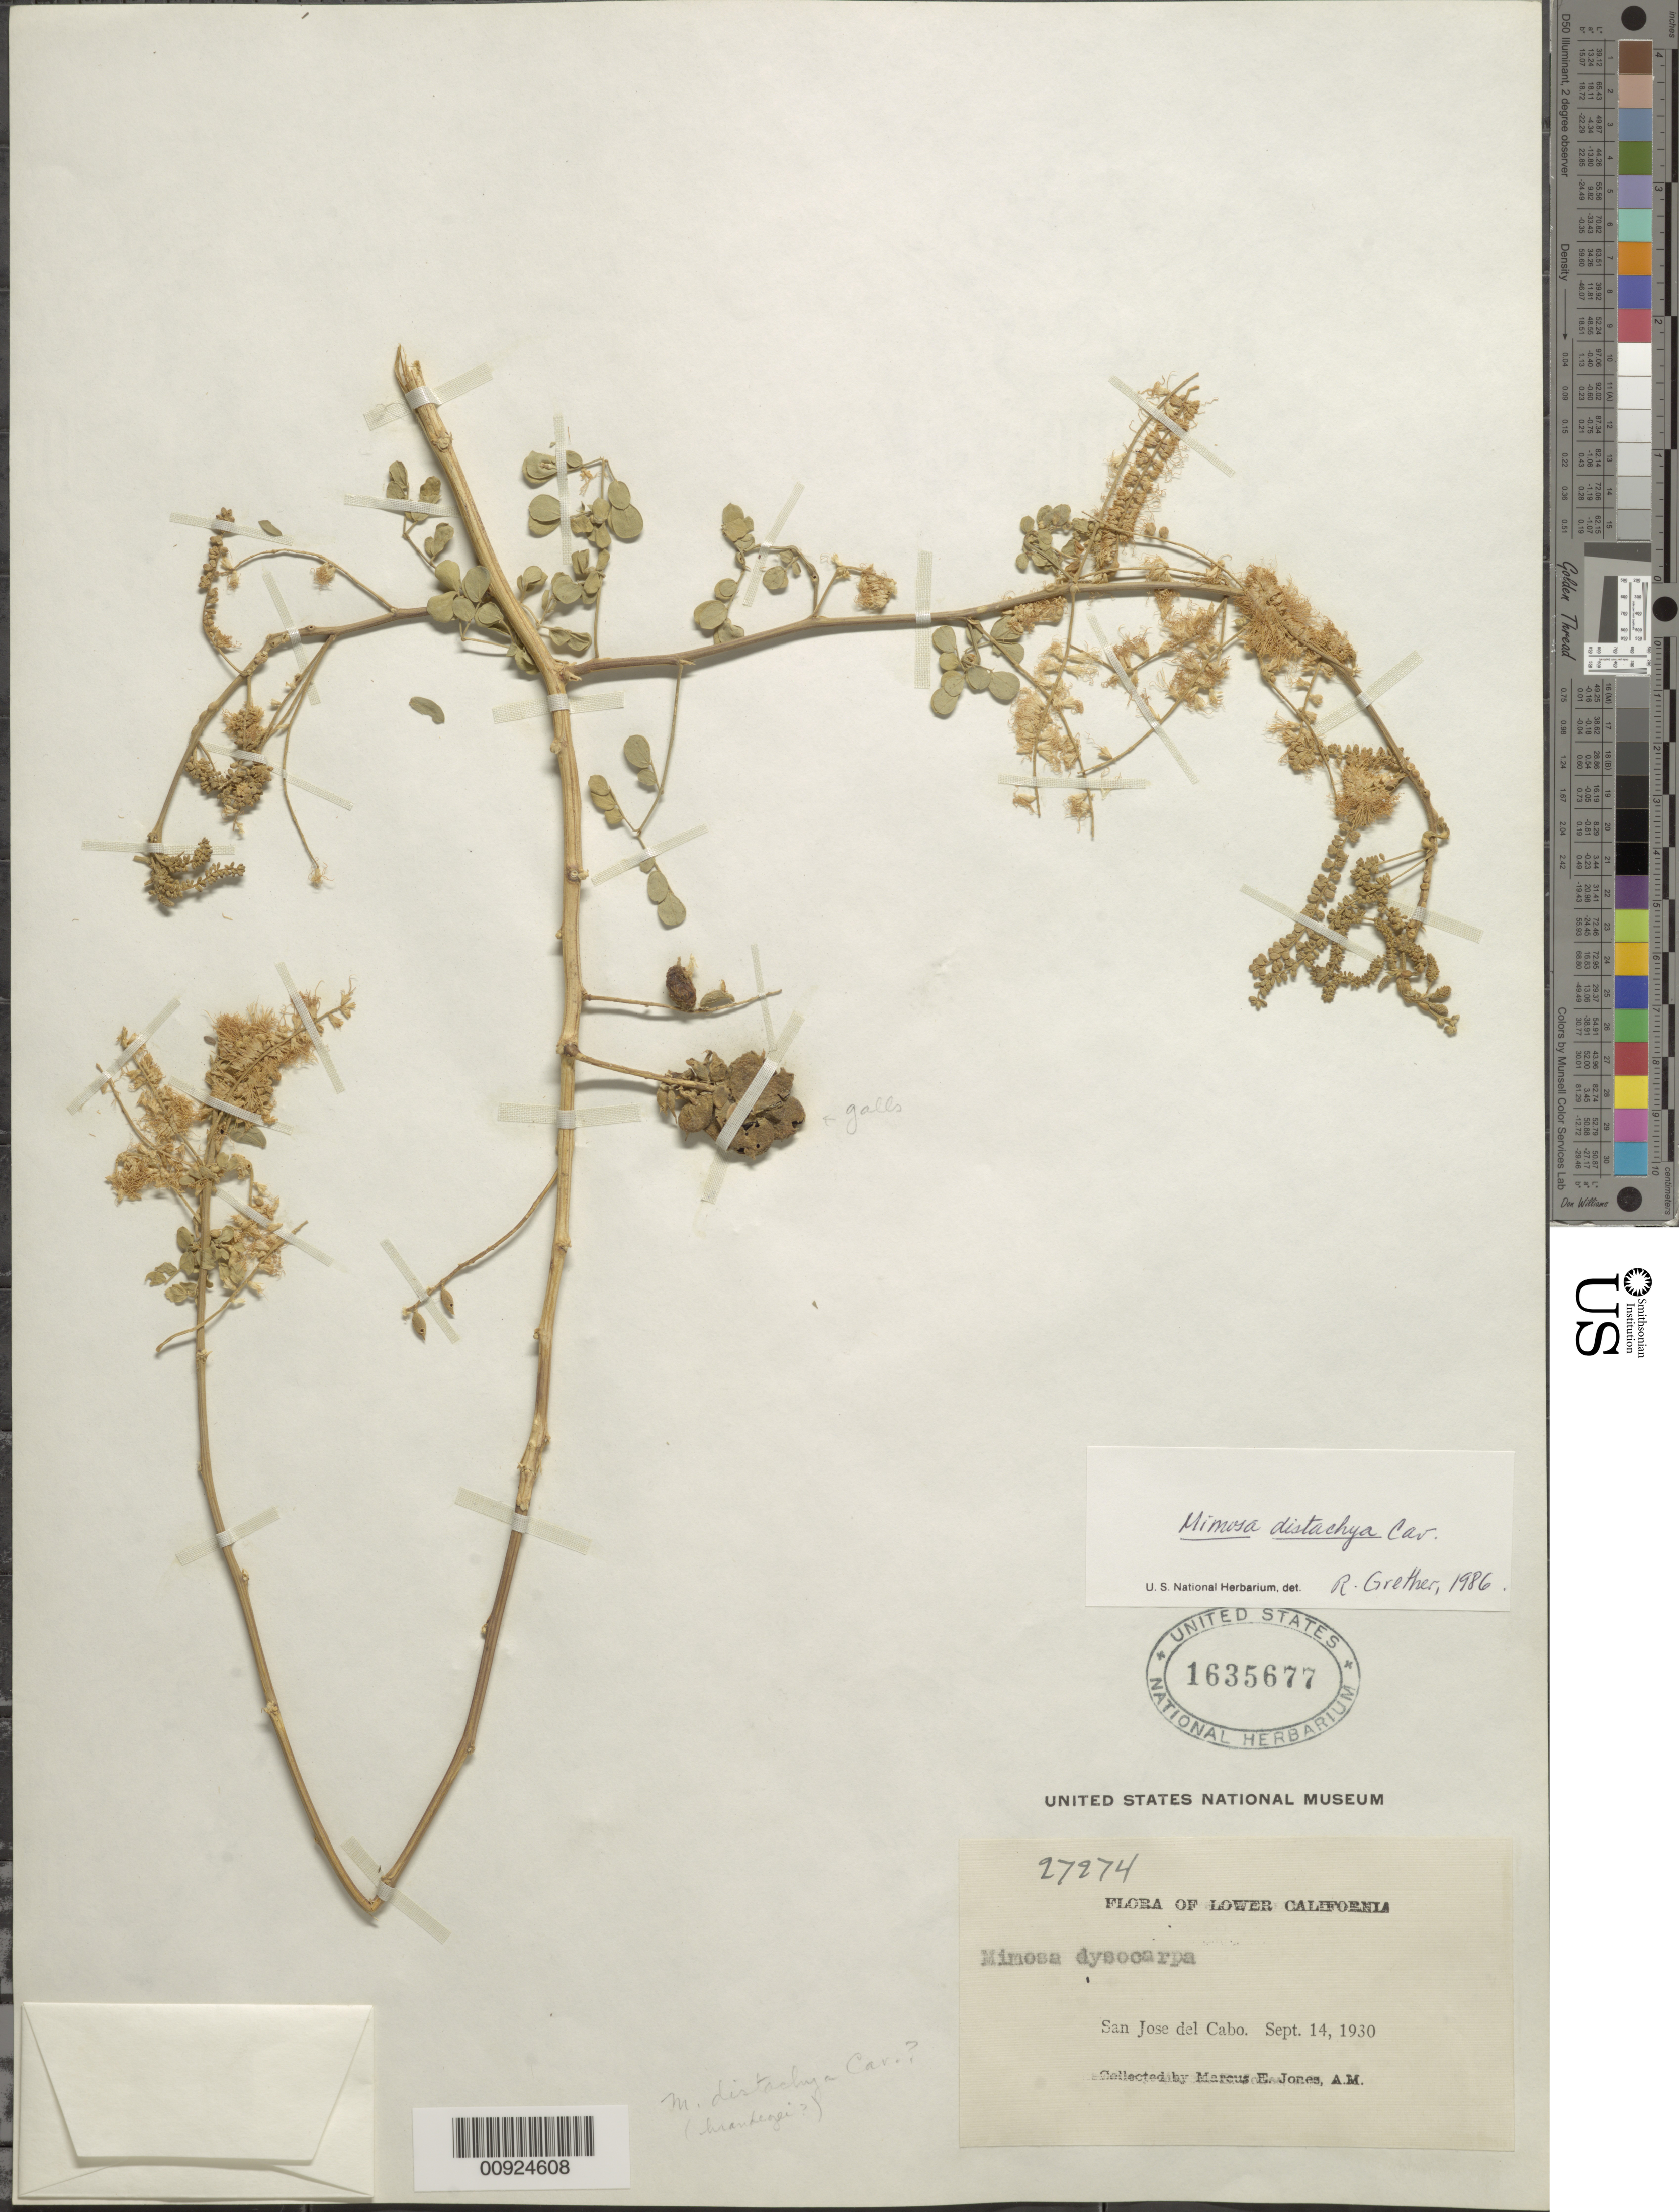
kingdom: Plantae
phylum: Tracheophyta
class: Magnoliopsida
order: Fabales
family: Fabaceae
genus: Mimosa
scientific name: Mimosa distachya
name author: Cav.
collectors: M. E. Jones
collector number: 27274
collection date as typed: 14 Sep 1930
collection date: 1930-09-14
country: Mexico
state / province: Baja California Sur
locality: San José del Cabo. Lower California.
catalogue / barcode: US 1635677